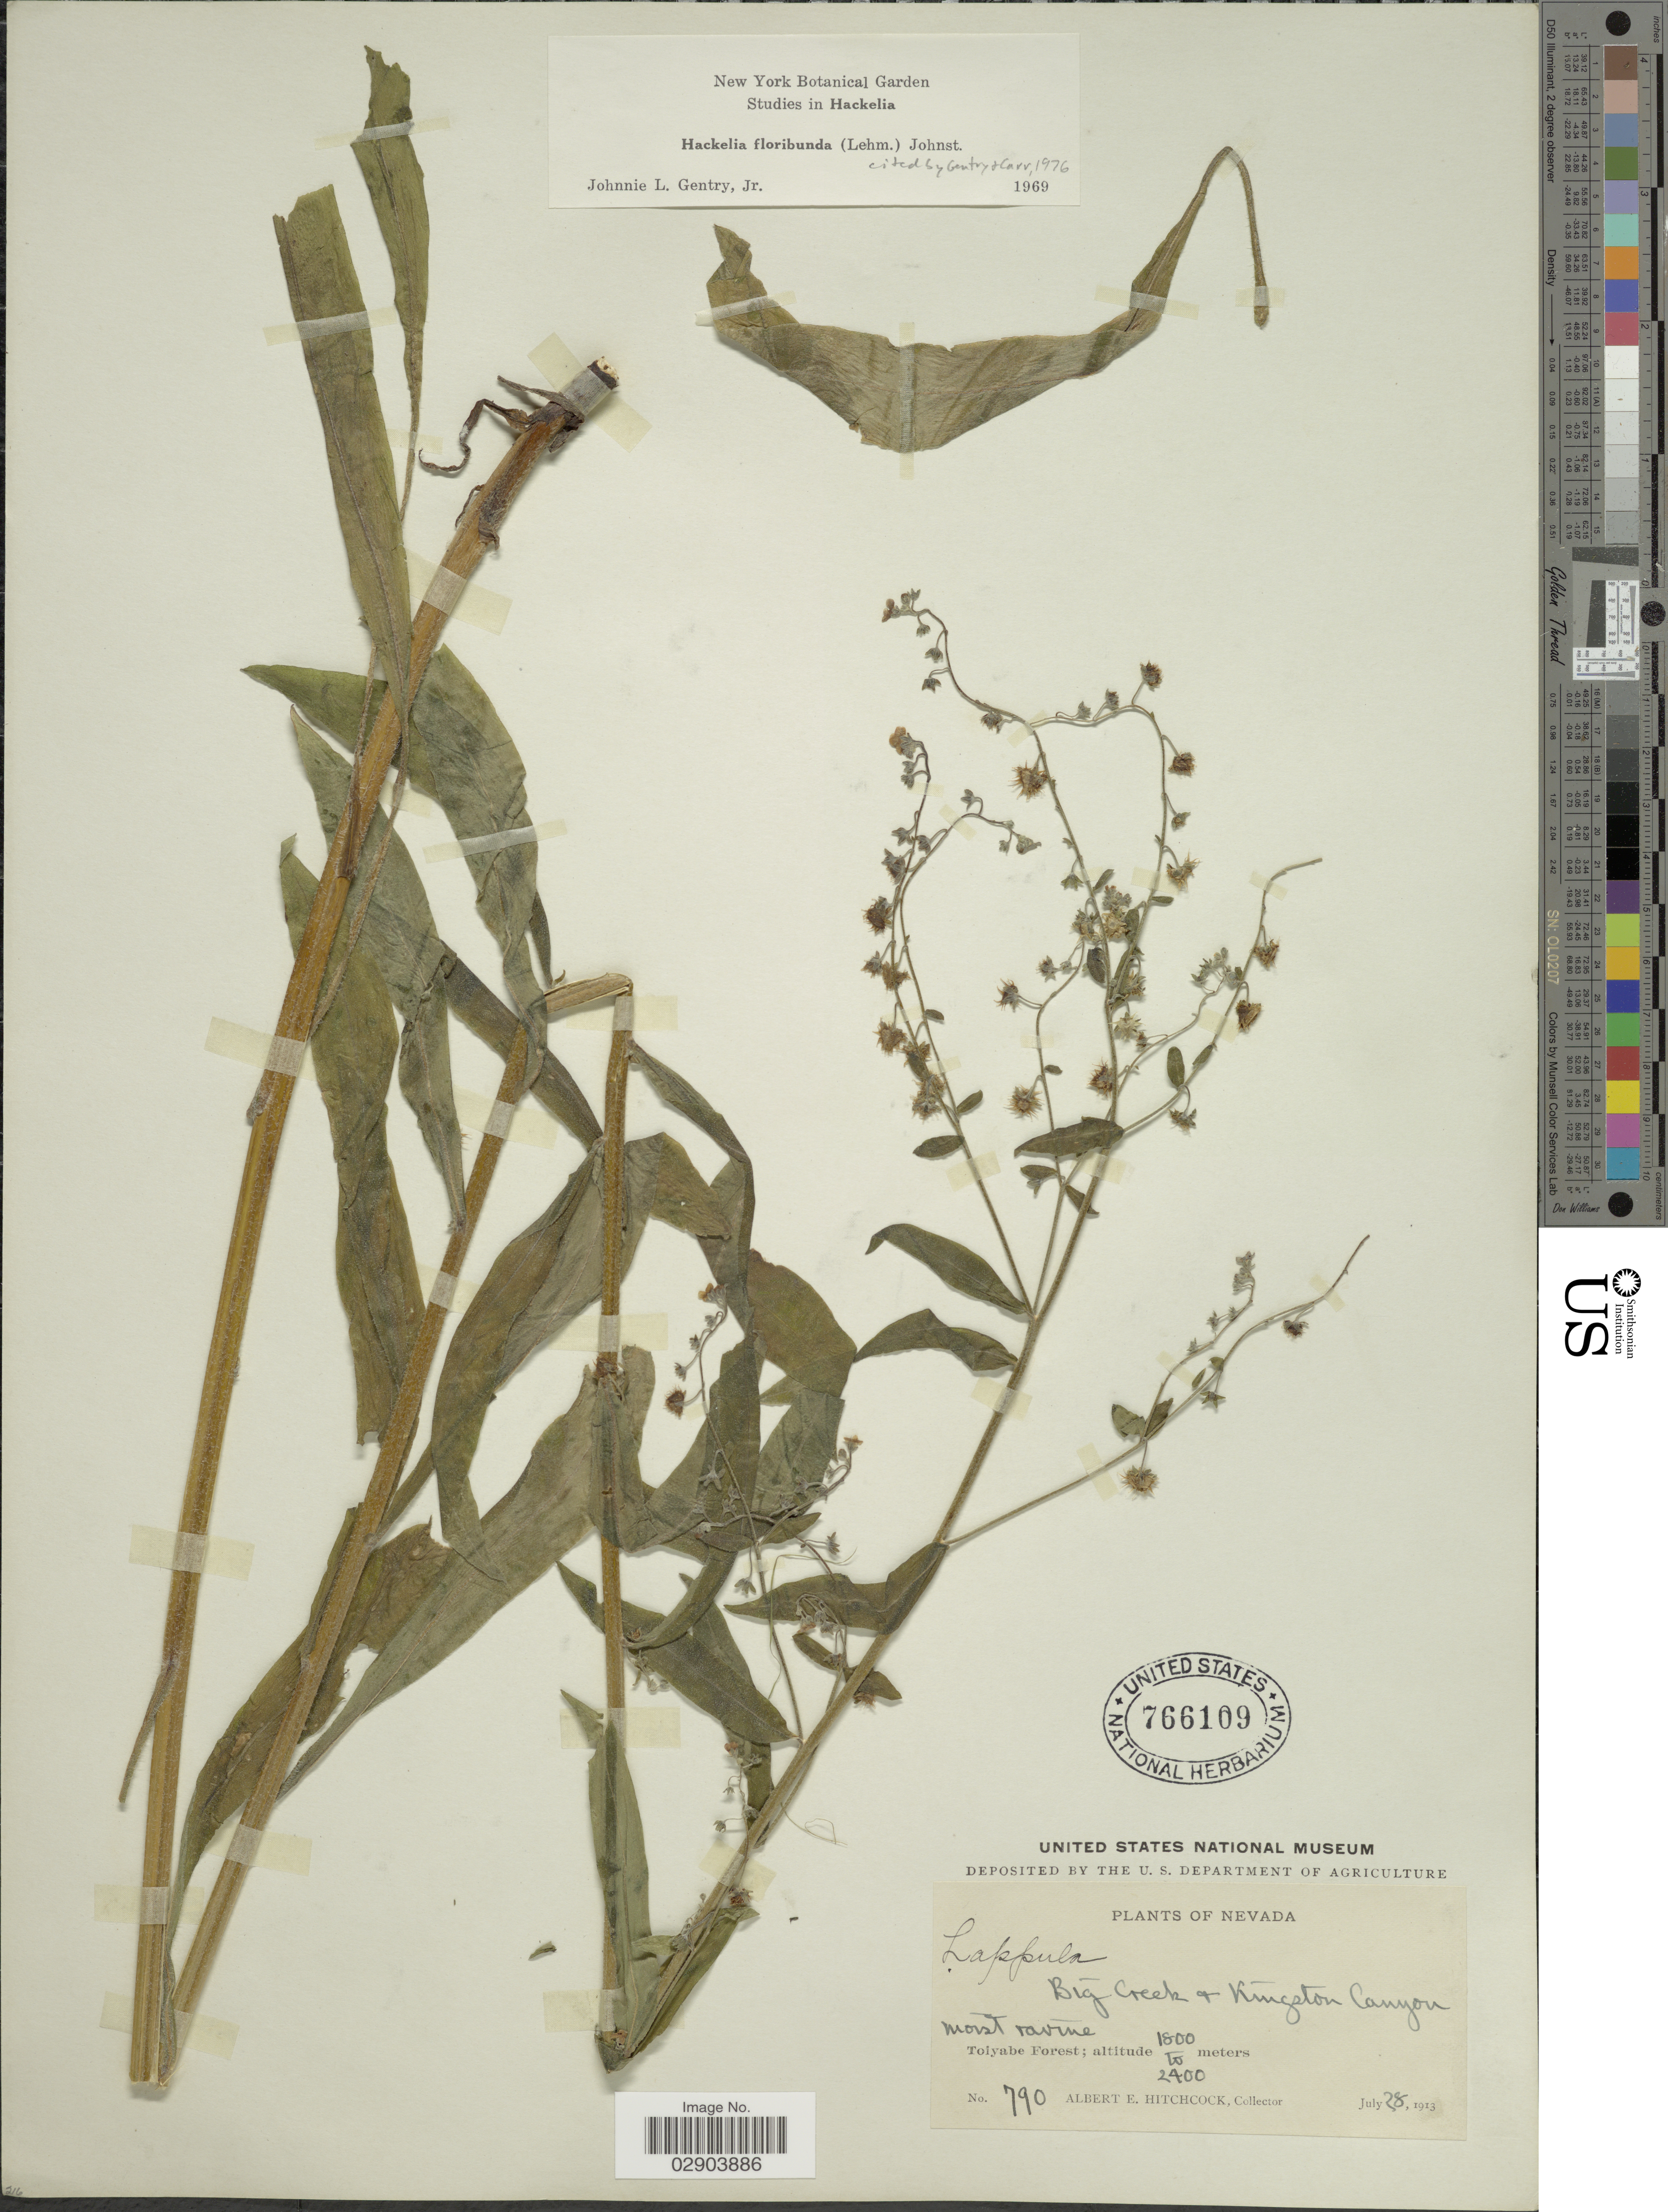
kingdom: Plantae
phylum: Tracheophyta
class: Magnoliopsida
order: Boraginales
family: Boraginaceae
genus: Hackelia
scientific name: Hackelia floribunda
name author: (Lehm.) I.M. Johnst.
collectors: A. Hitchcock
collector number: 790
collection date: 1913-07-28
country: United States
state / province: Nevada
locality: Toiyabe Forest.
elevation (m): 1800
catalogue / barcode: US 766109